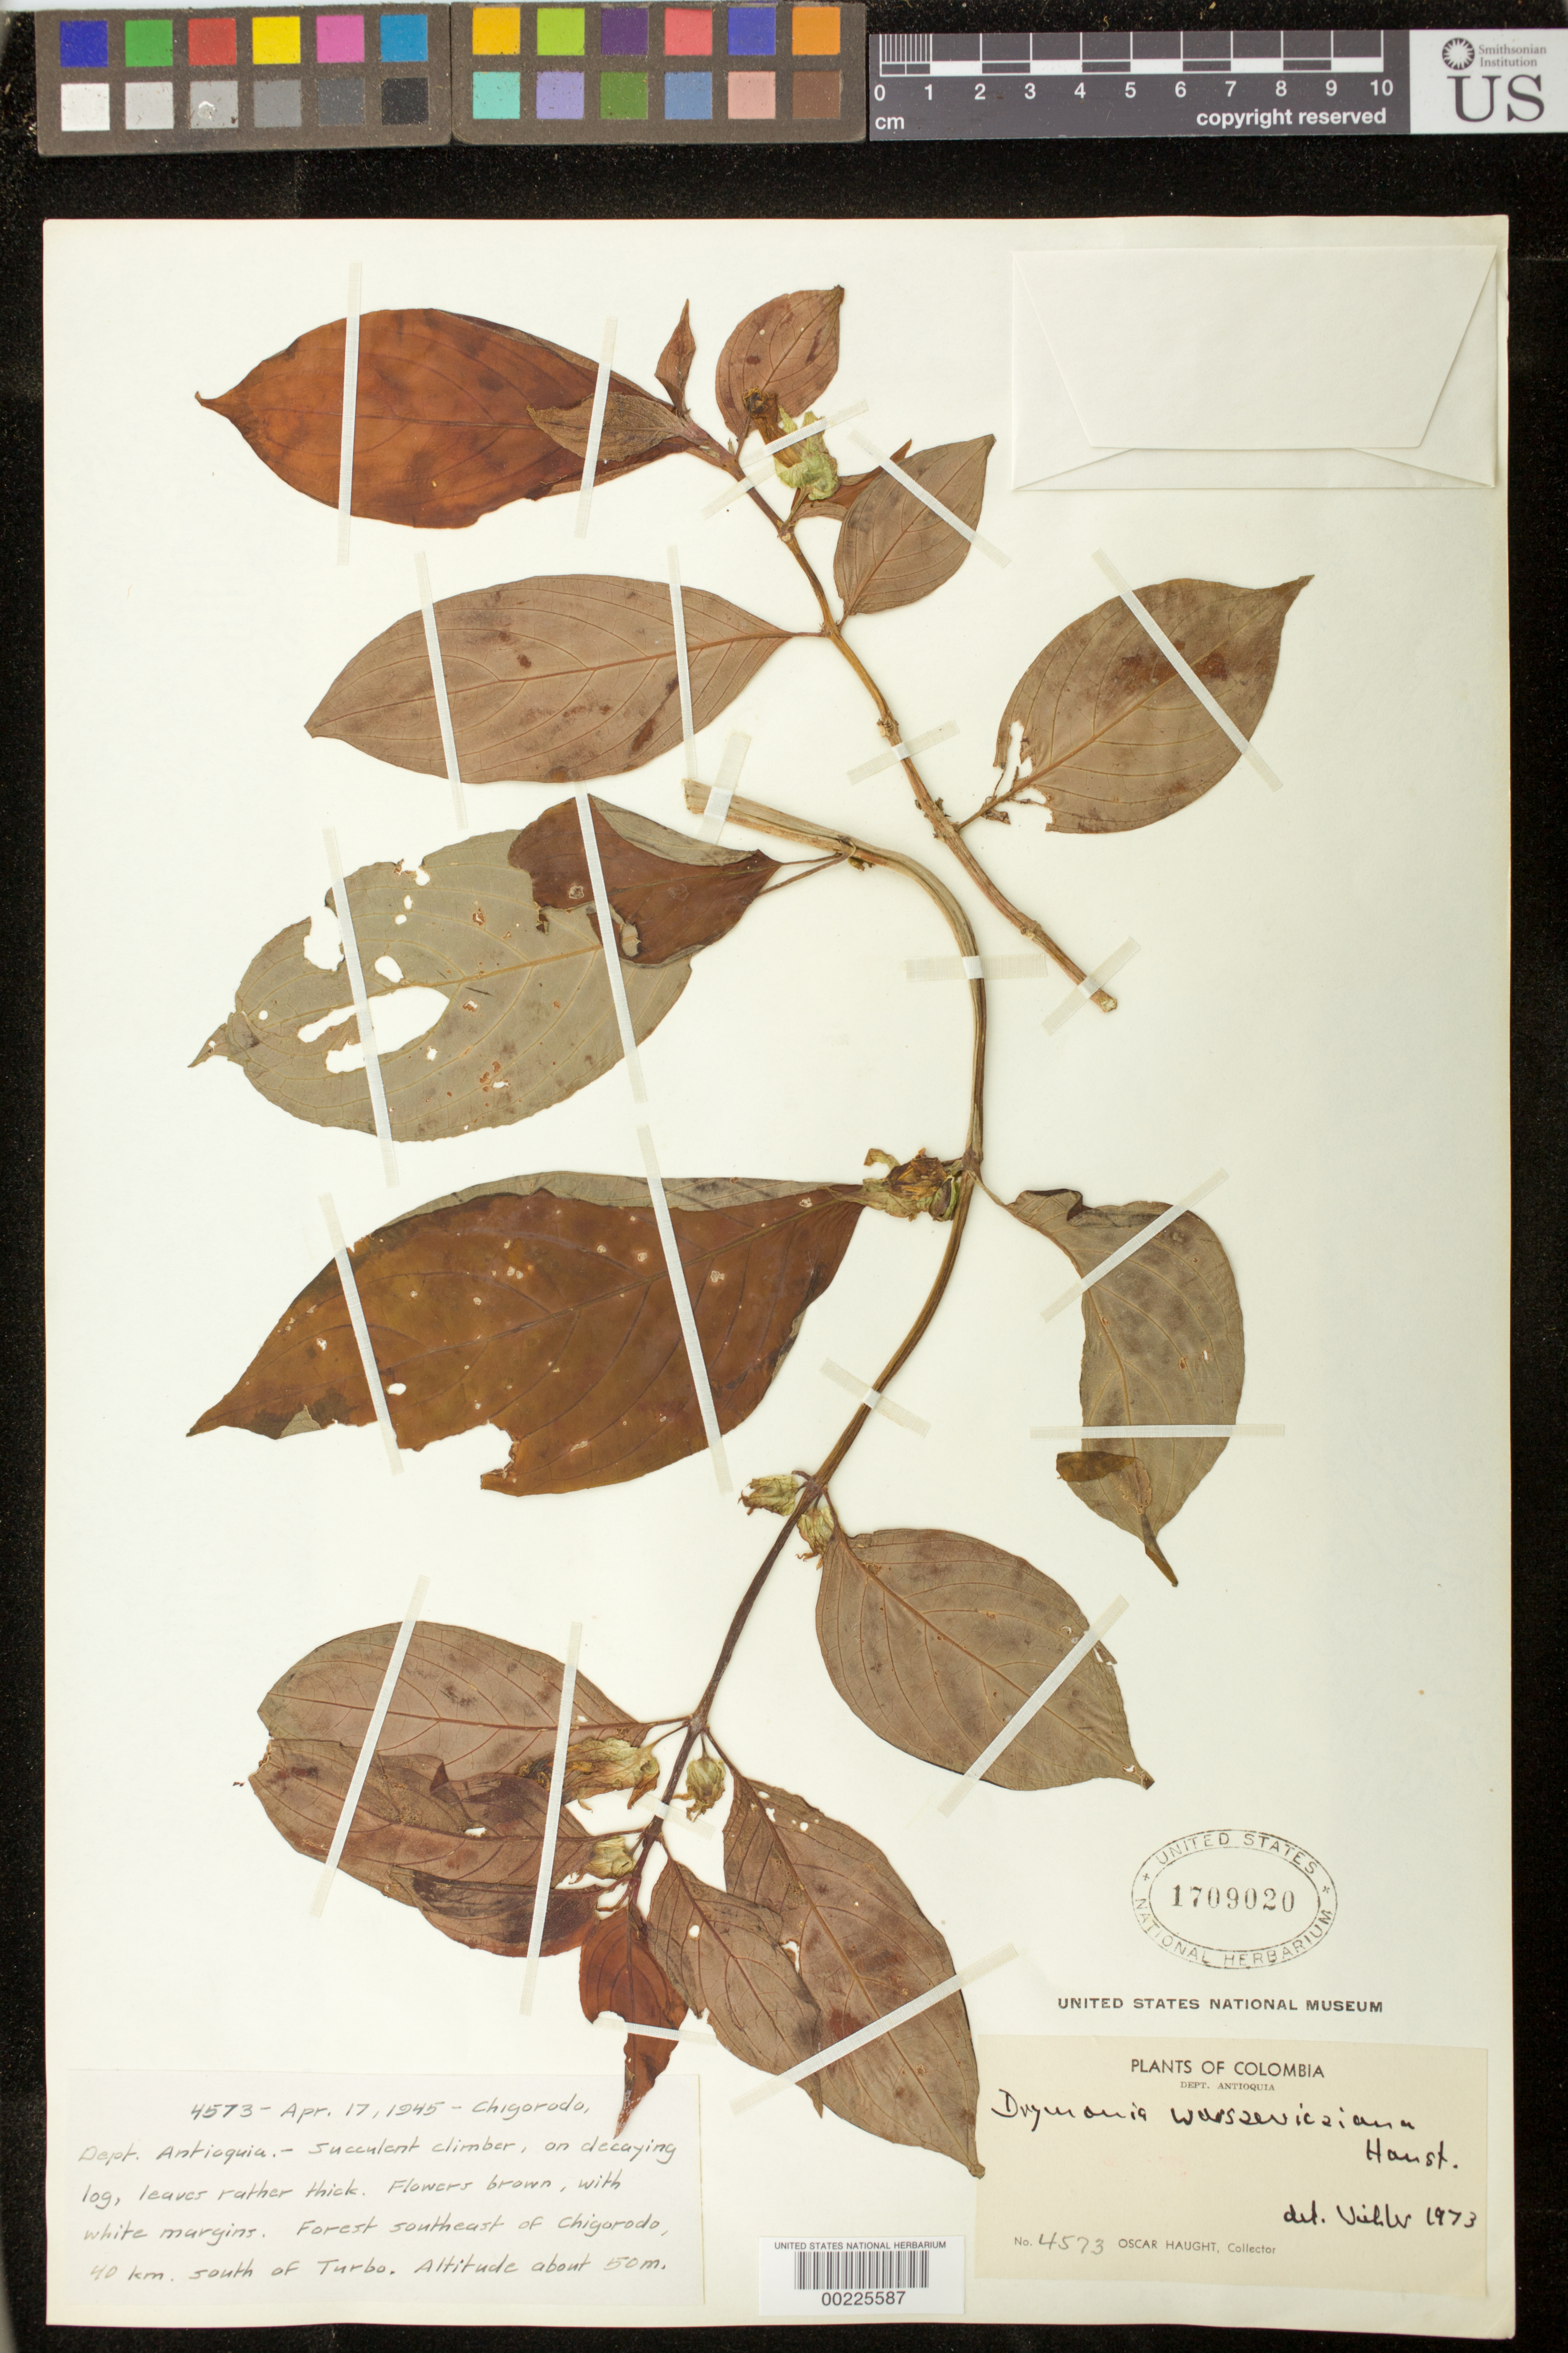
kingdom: Plantae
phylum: Tracheophyta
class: Magnoliopsida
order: Lamiales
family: Gesneriaceae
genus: Drymonia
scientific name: Drymonia warszewicziana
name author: Hanst.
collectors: O. L. Haught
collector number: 4573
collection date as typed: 17 Apr 1945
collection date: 1945-04-17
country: Colombia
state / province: Antioquia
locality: SE of Chigorodo, 40 km S of Turbo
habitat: Forest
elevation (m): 50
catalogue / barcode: US 1709020